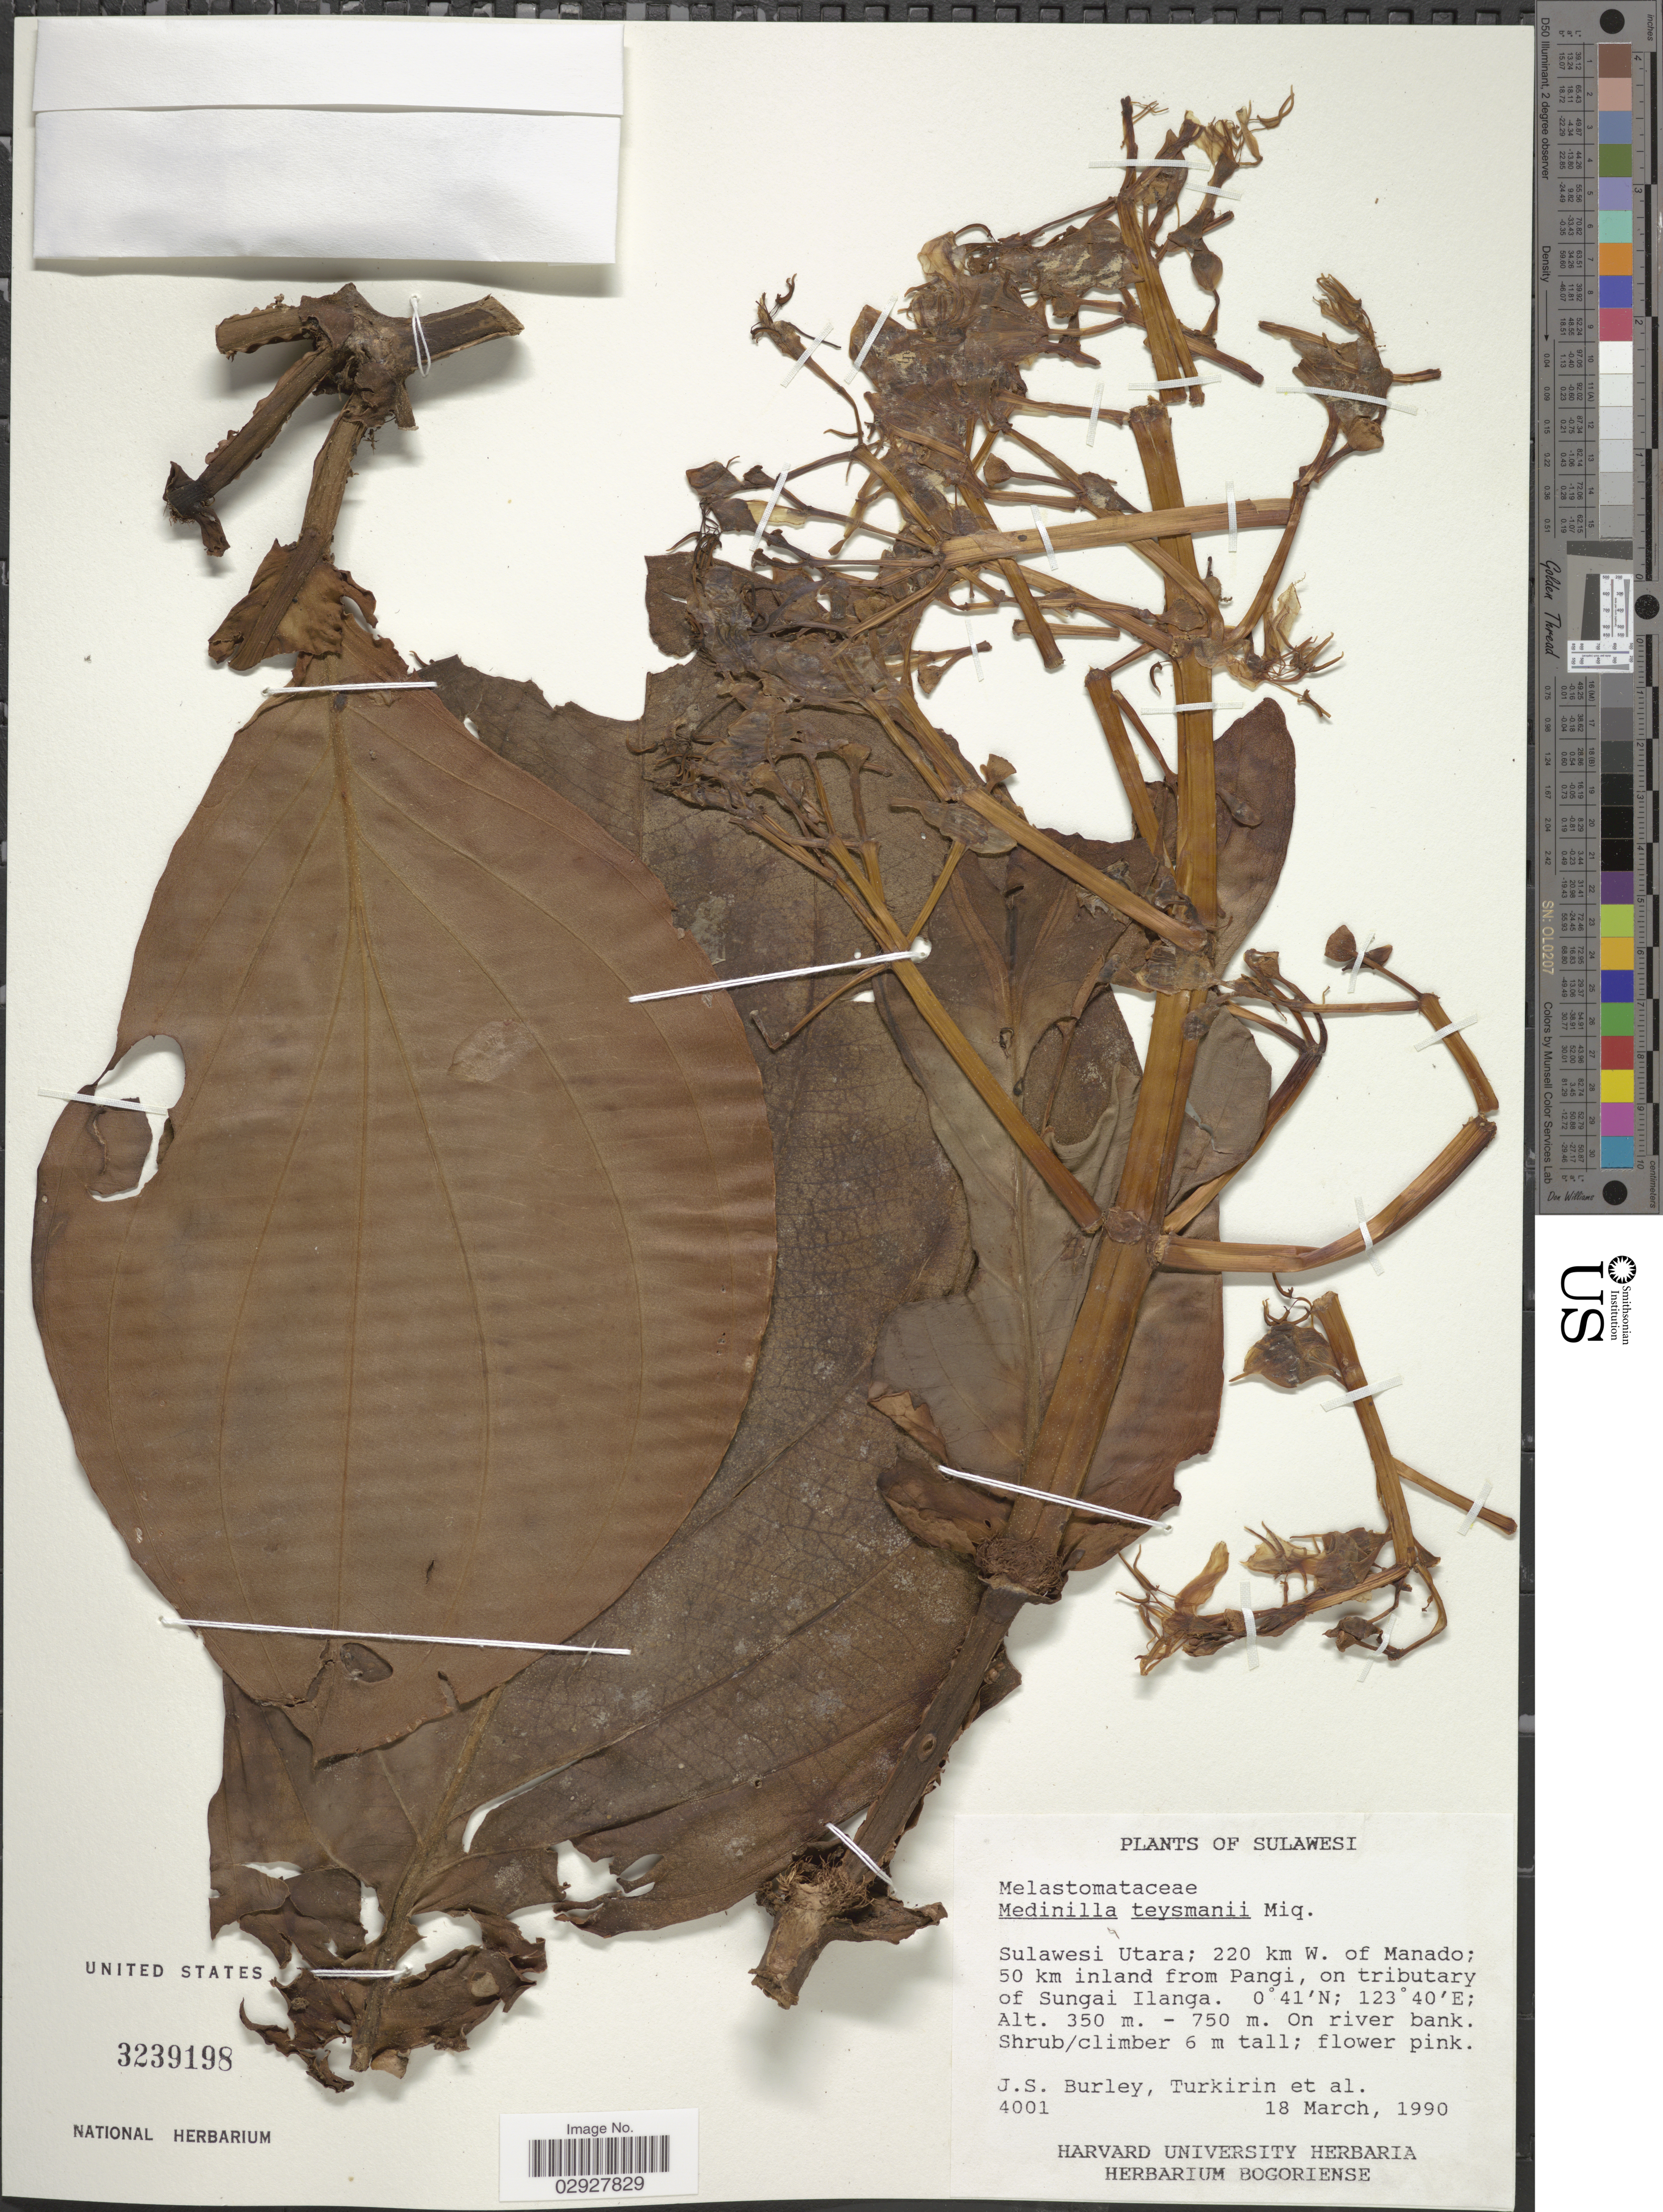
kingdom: Plantae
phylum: Tracheophyta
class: Magnoliopsida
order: Myrtales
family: Melastomataceae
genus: Medinilla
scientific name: Medinilla teysmannii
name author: Miq.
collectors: J. S. Burley, -. Turkirin & et al.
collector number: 4001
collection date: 1990-03-18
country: Indonesia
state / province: Sulawesi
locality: Sulawesi Utara; 220 km W. of Manado; 50 km inland from Pangi, on tributary of Sungai Ilanga.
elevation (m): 350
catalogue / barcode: US 3239198